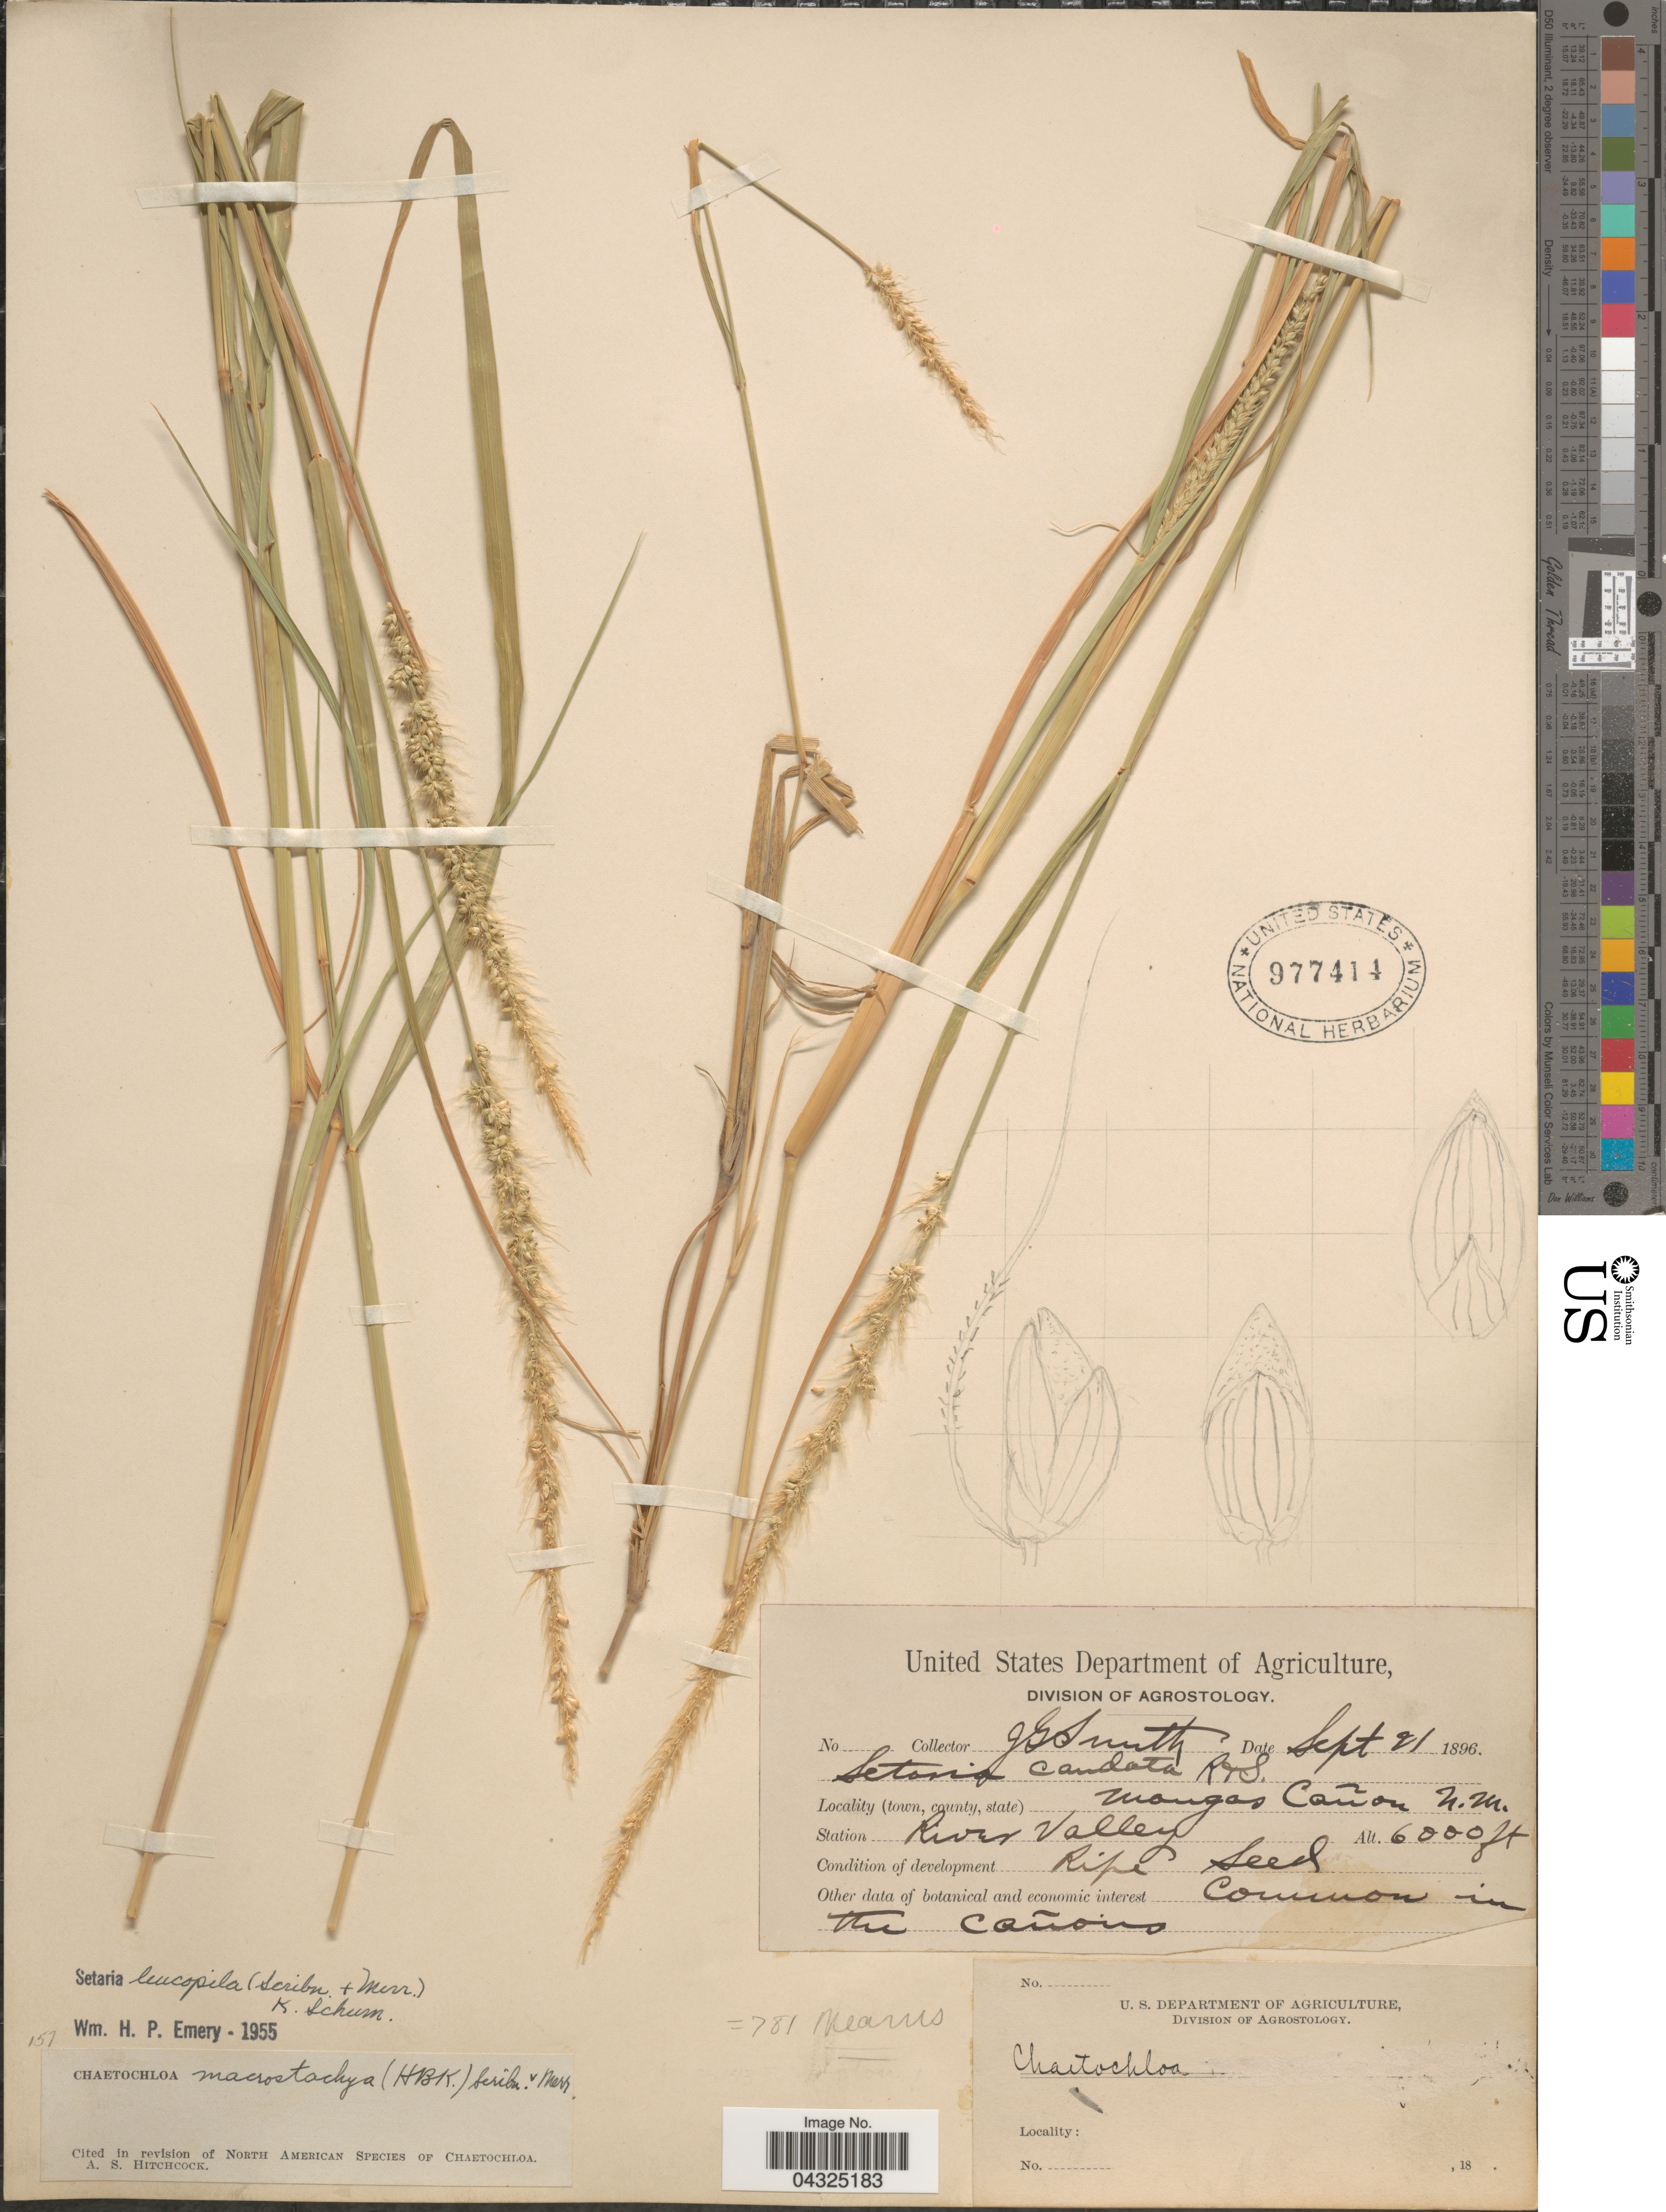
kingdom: Plantae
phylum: Tracheophyta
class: Liliopsida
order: Poales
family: Poaceae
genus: Setaria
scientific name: Setaria leucopila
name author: (Scribn. & Merr.) K. Schum.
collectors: J. G. Smith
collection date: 1896-09-21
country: United States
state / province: New Mexico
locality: Mangas Cañon. Station River Valley. Common in the cañons.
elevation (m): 1829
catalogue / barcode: US 977414